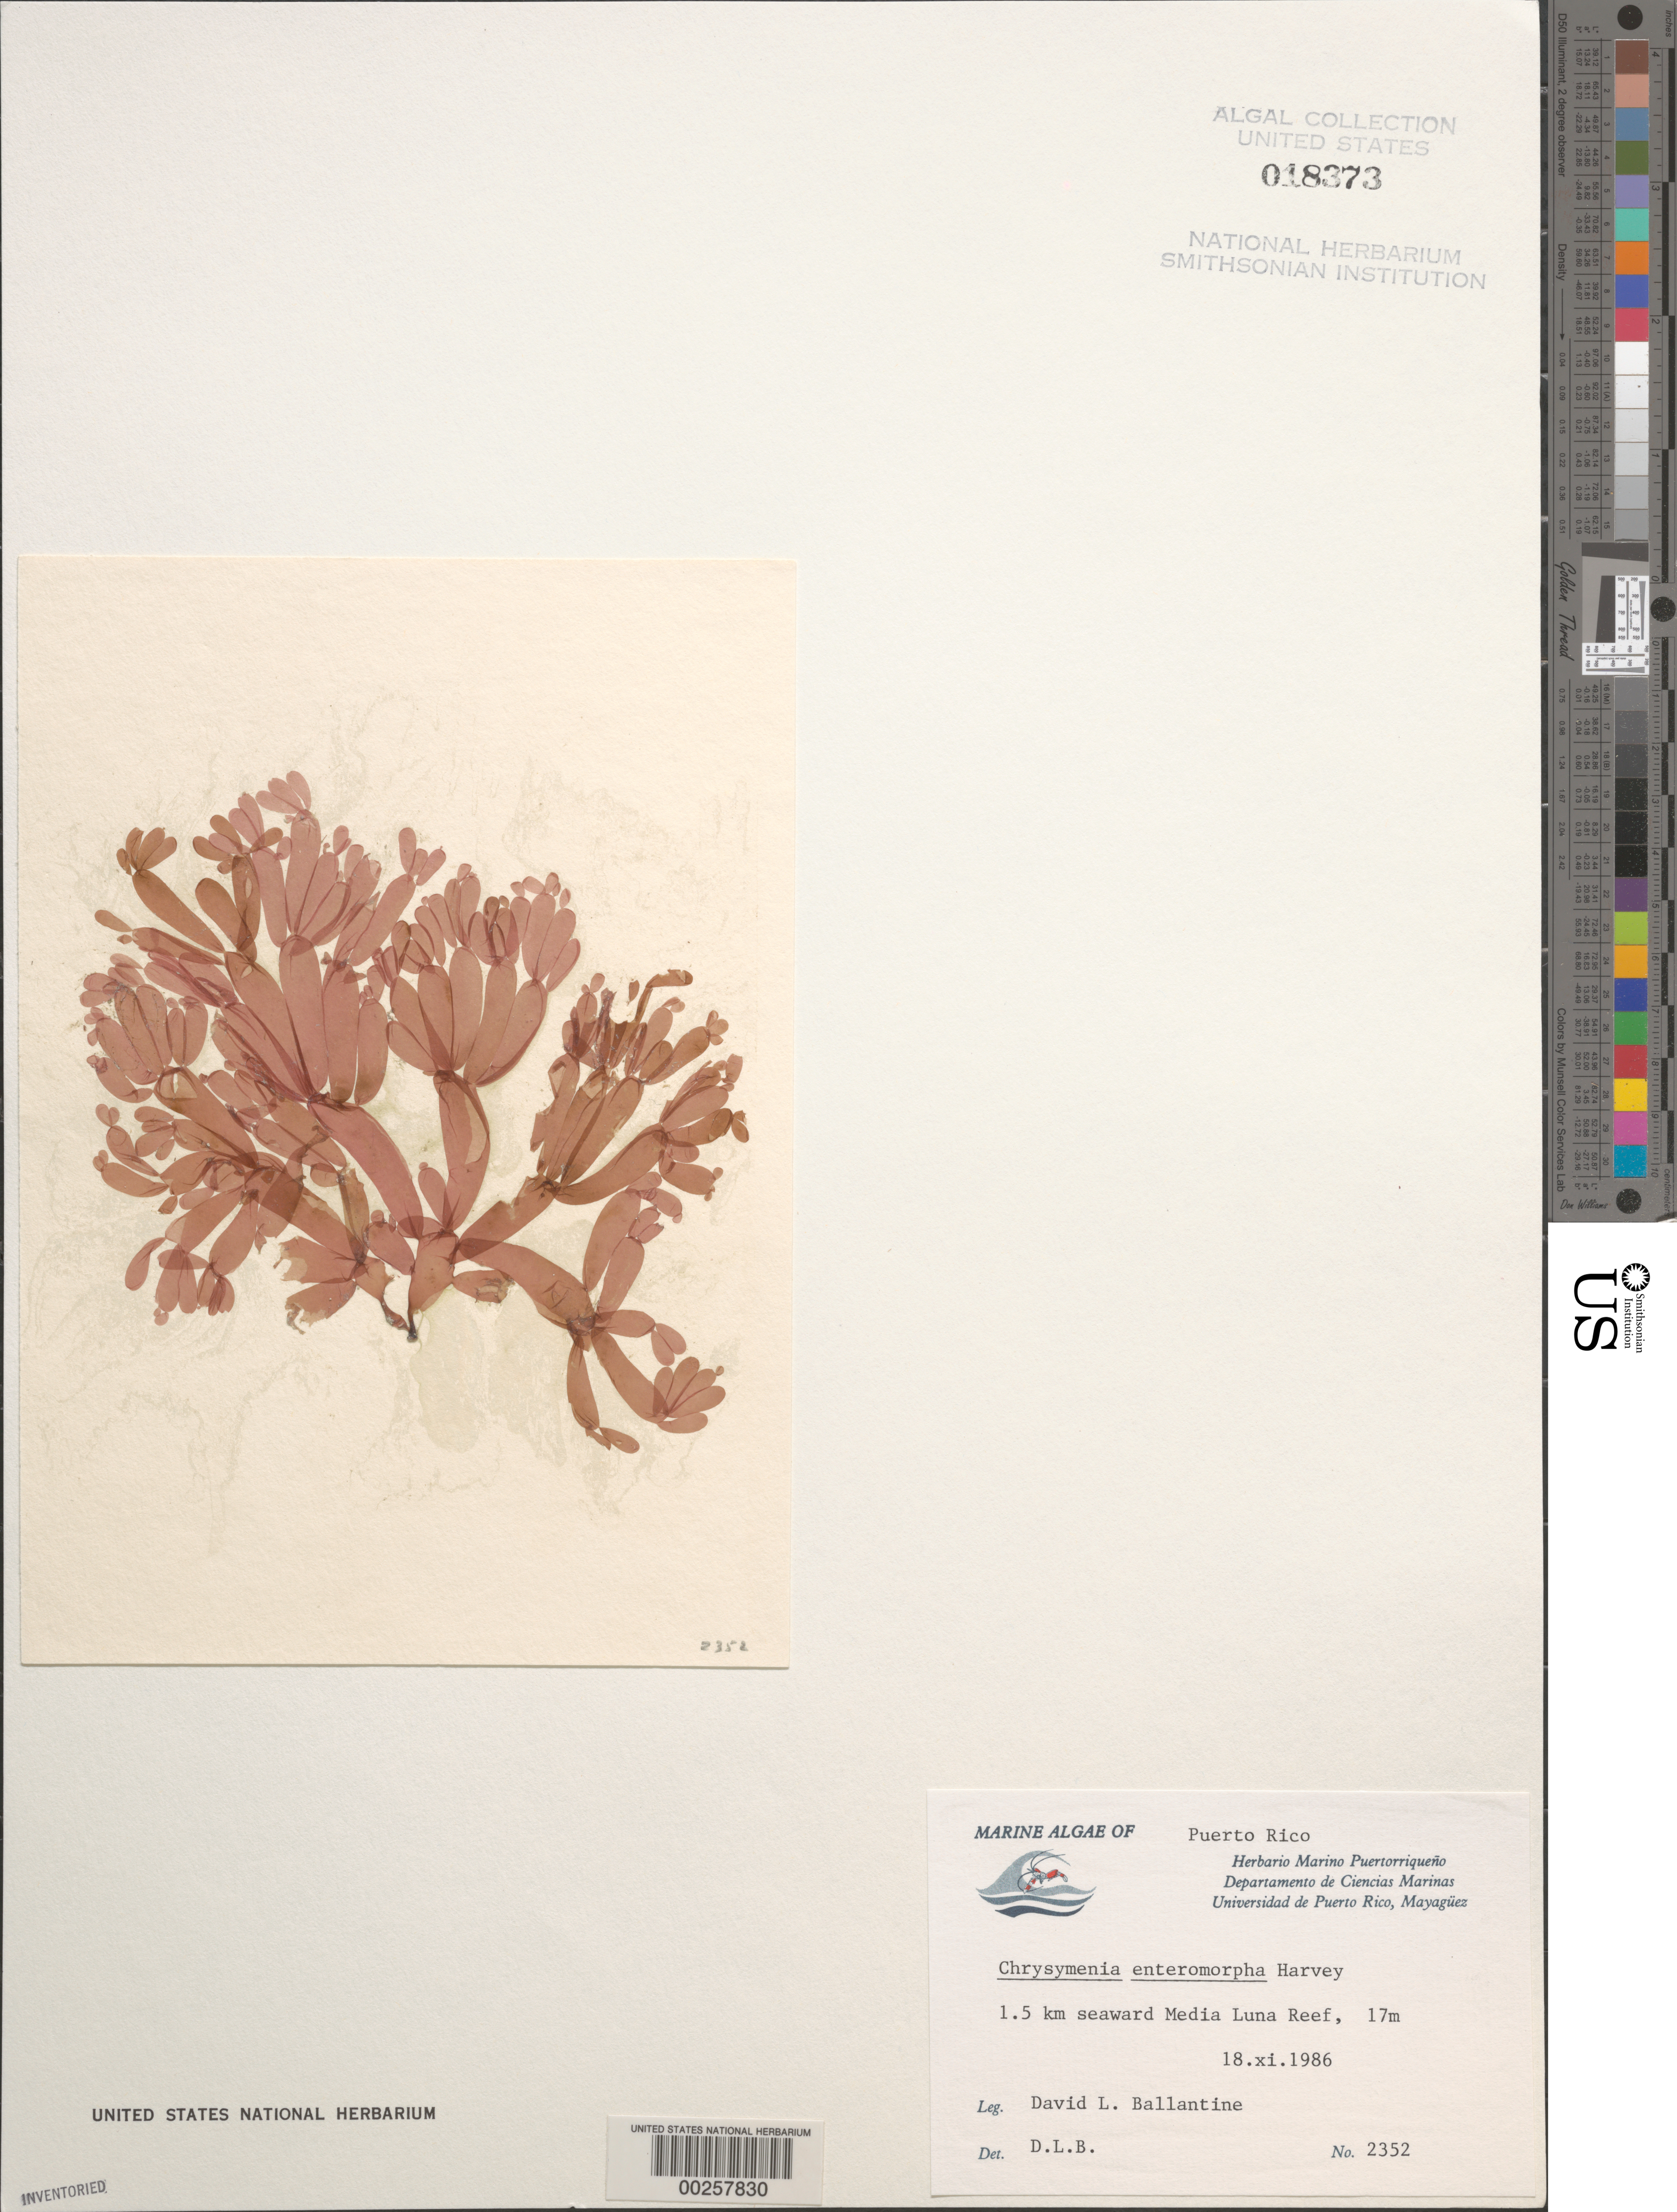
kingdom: Plantae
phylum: Rhodophyta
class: Florideophyceae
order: Rhodymeniales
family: Rhodymeniaceae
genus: Botryocladia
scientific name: Botryocladia enteromorpha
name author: (Harv.) W.E. Schmidt et al. in W.E. Schmidt et al.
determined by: Algae name updating Project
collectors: D.L. Ballantine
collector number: DLB 2352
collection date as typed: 18 Nov 1986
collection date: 1986-11-18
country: Puerto Rico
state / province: Lajas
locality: Media Luna Reef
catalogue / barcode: US 18373